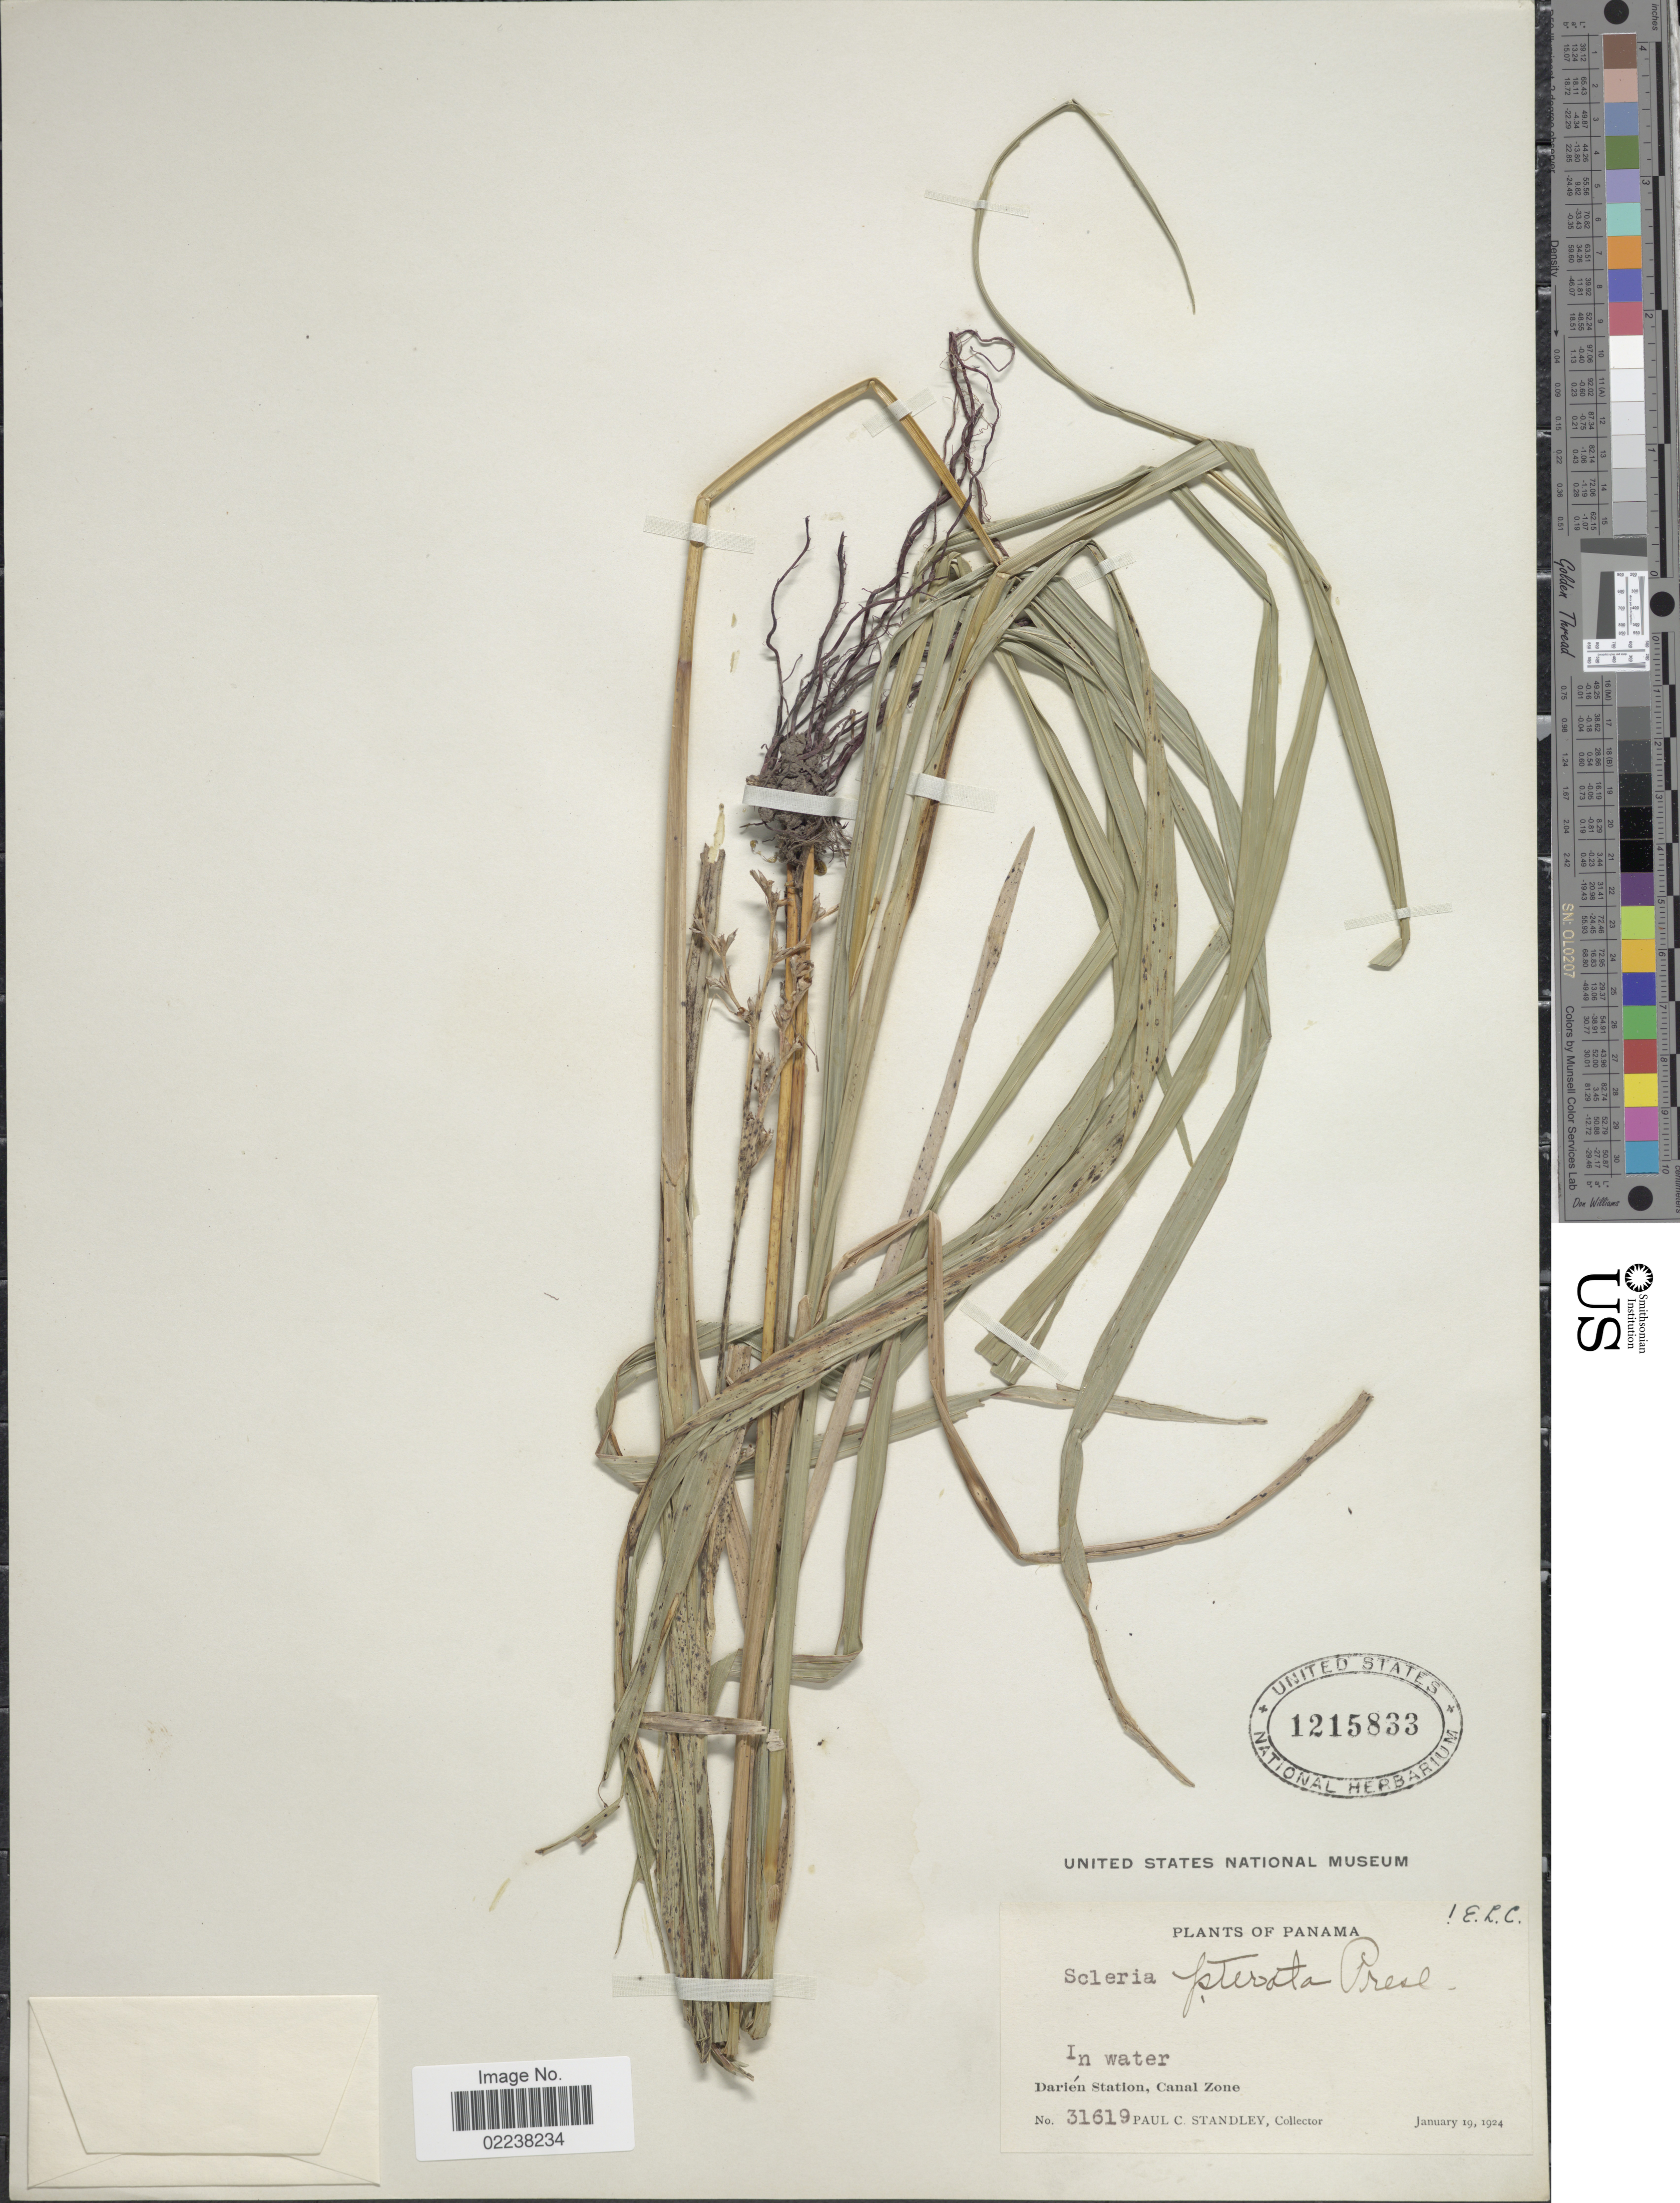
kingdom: Plantae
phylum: Tracheophyta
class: Liliopsida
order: Poales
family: Cyperaceae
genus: Scleria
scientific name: Scleria gaertneri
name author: Raddi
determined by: Strong, Mark T., (BOT), Smithsonian Institution - National Museum of Natural History (UNITED STATES)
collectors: P. C. Standley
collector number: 31619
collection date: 1924-01-19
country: Panama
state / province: Colón / Panamá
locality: Darien Station, Canal Zone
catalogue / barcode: US 1215833